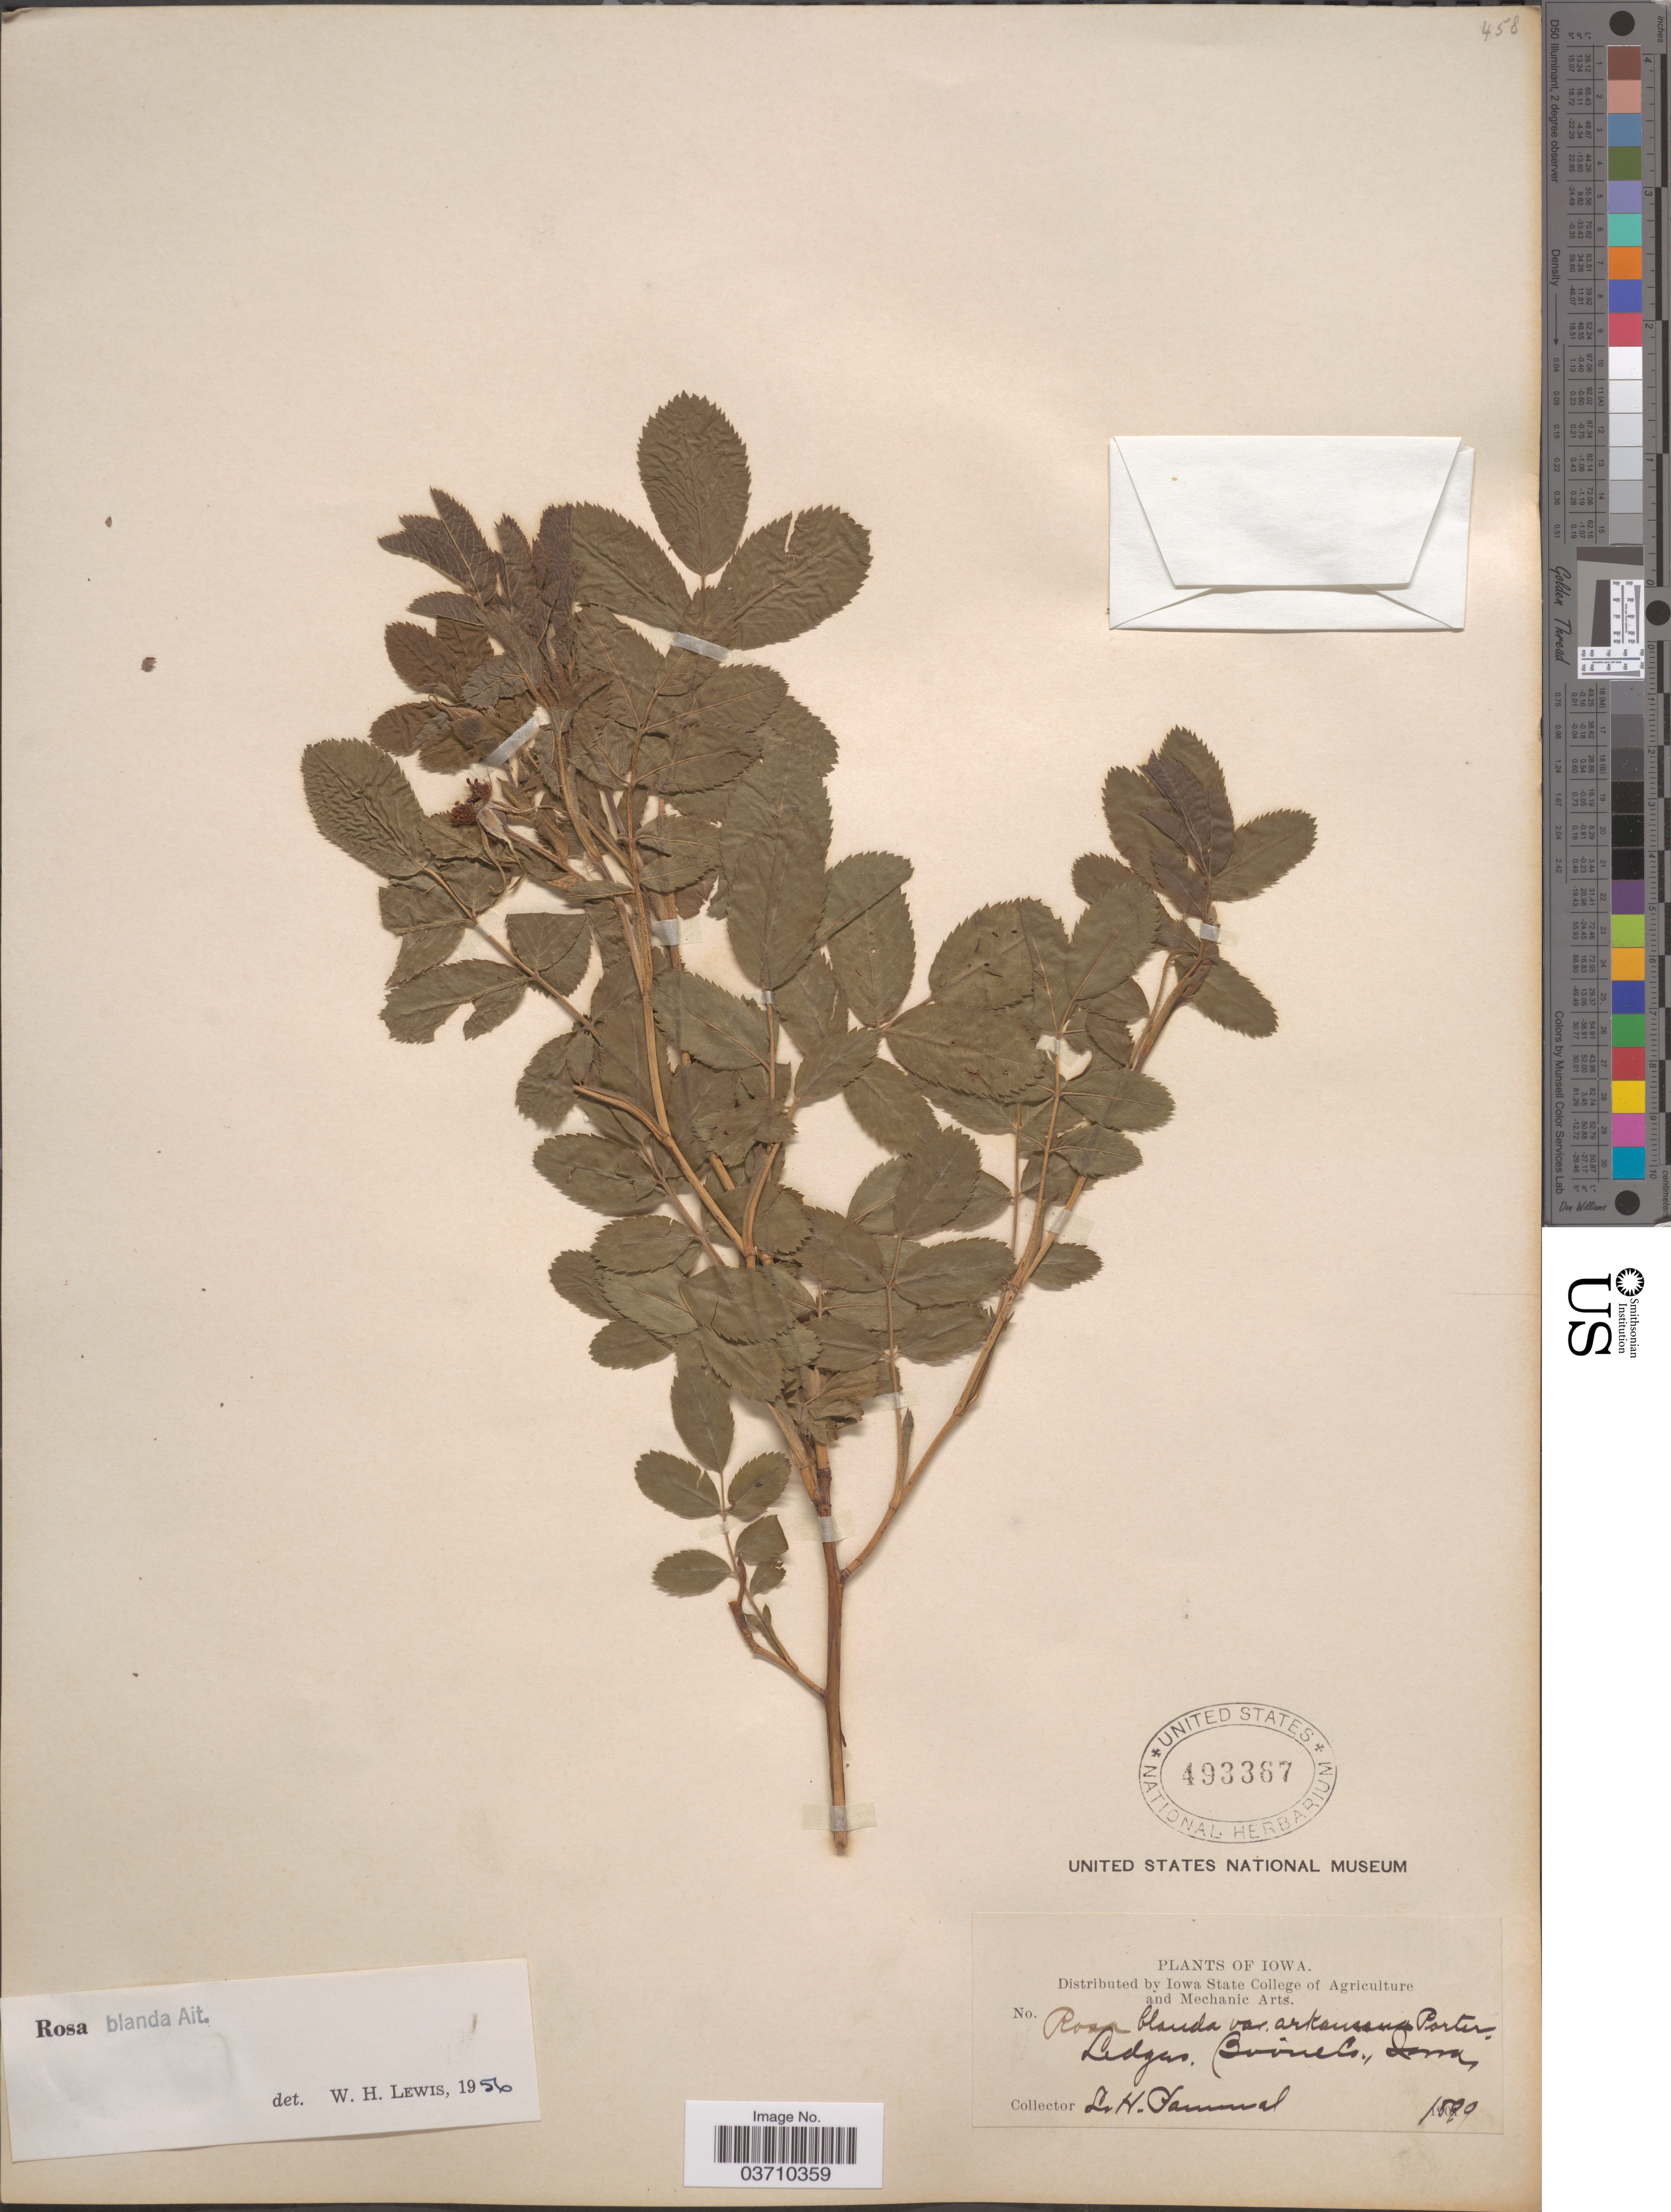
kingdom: Plantae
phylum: Tracheophyta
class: Magnoliopsida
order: Rosales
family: Rosaceae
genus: Rosa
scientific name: Rosa blanda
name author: Aiton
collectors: L. Pammel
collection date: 1899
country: United States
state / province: Iowa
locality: Ledges, Boone Co.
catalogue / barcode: US 493367